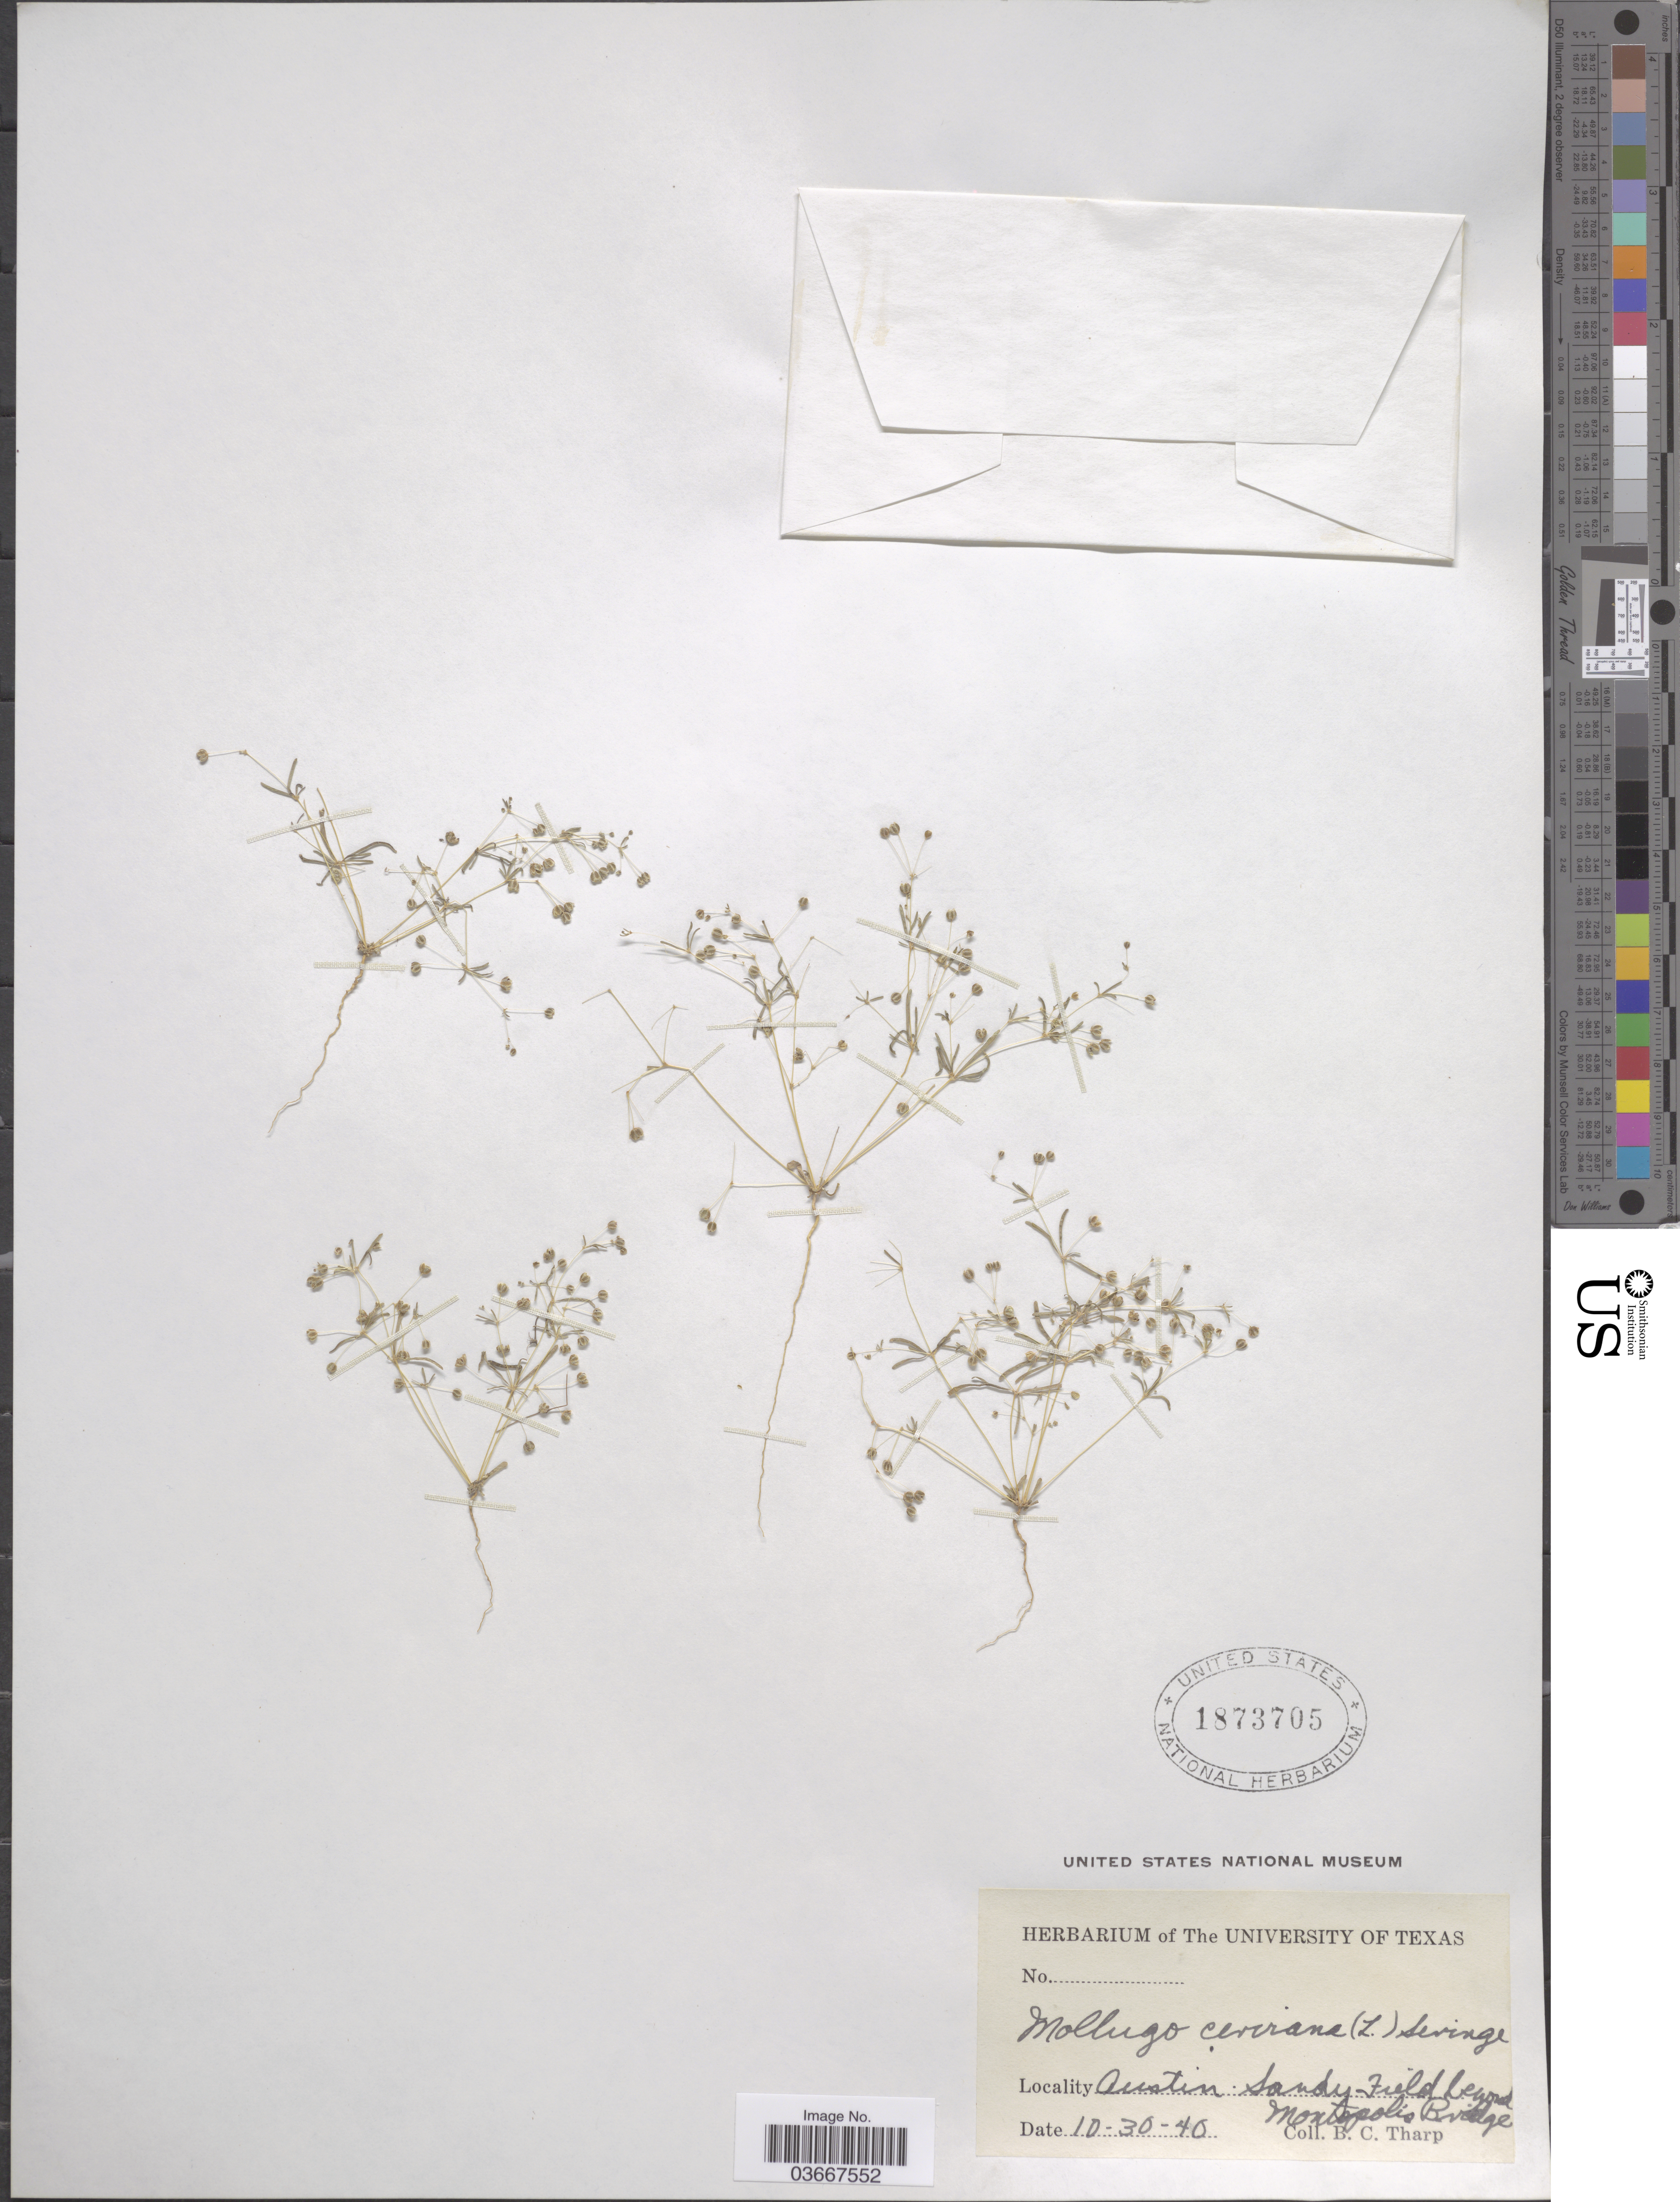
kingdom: Plantae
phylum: Tracheophyta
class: Magnoliopsida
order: Caryophyllales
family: Molluginaceae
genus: Hypertelis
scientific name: Hypertelis umbellata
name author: (Forssk.) Thulin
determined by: Strong, Mark T., (BOT), Smithsonian Institution - National Museum of Natural History (UNITED STATES)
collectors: B. C. Tharp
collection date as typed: Transcribed d/m/y: 30/10/40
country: United States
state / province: Texas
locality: Austin. sandy field beyond Montspolis Bridge.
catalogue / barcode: US 1873705